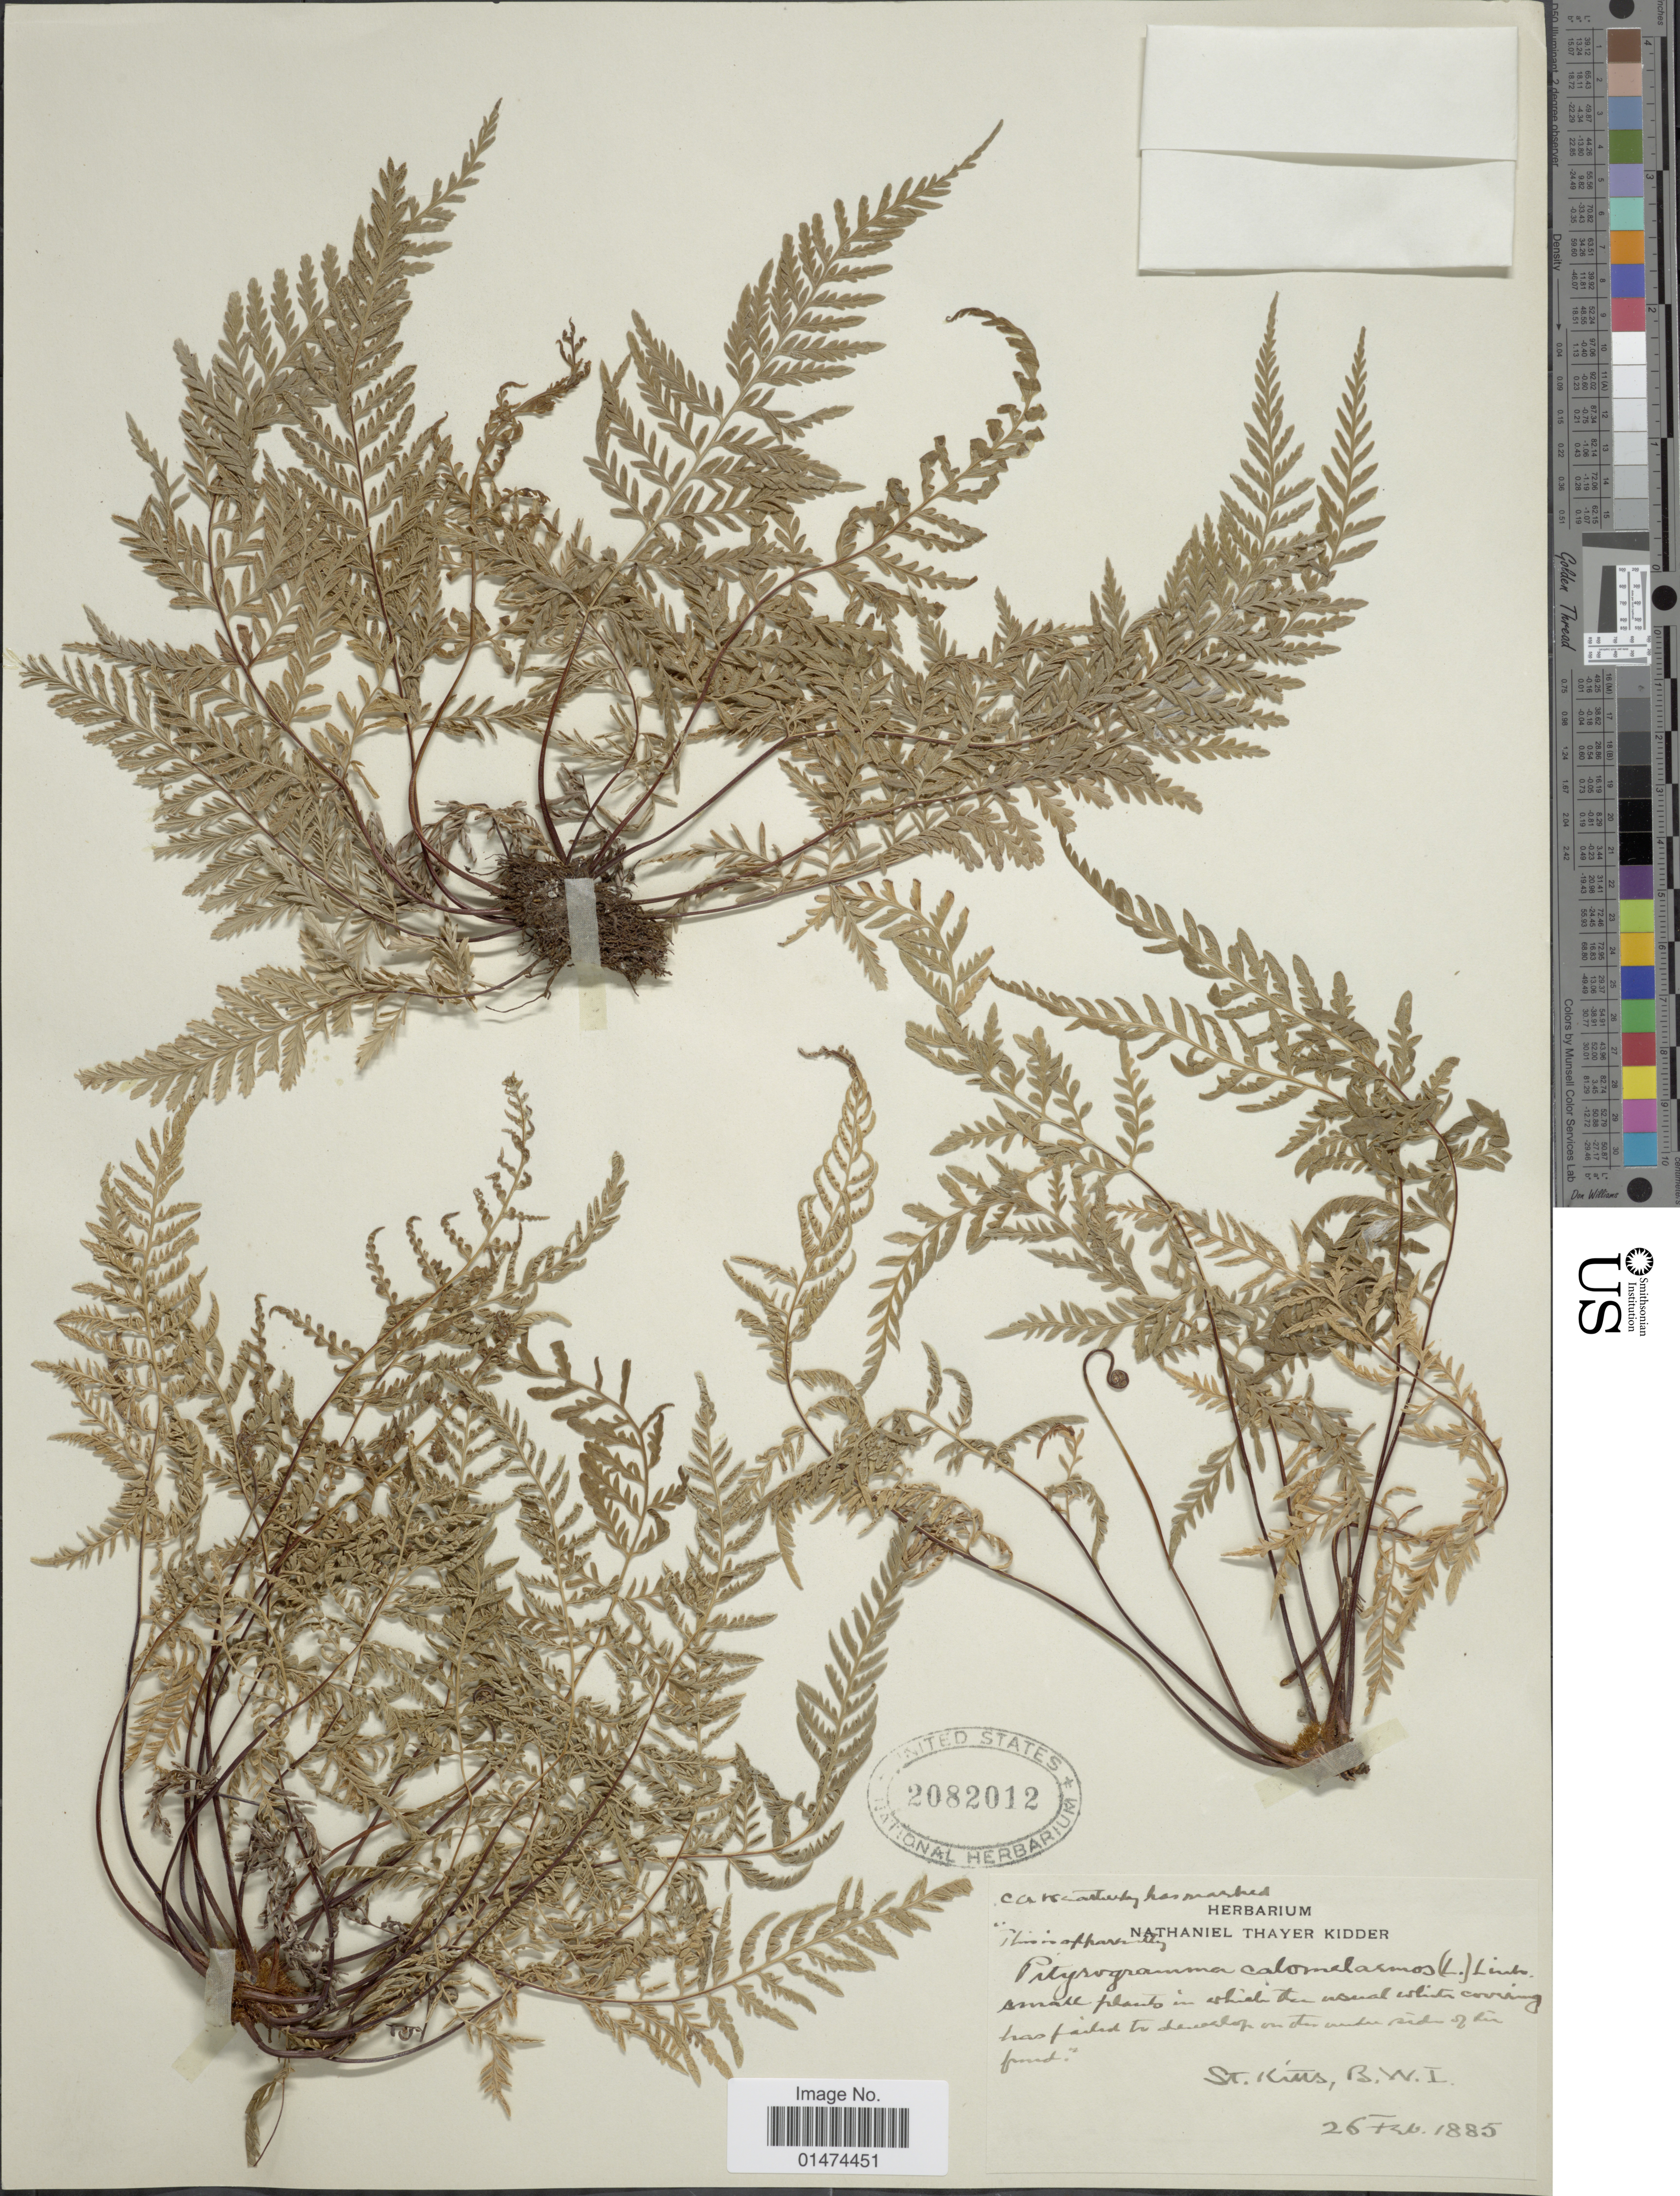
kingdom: Plantae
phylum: Tracheophyta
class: Polypodiopsida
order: Polypodiales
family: Pteridaceae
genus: Pityrogramma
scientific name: Pityrogramma chrysophylla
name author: (Sw.) Link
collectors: ex herb. Nathaniel Thayer Kidder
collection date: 1885-02-26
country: St. Christopher-Nevis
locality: St.Kitts.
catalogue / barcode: US 2082012